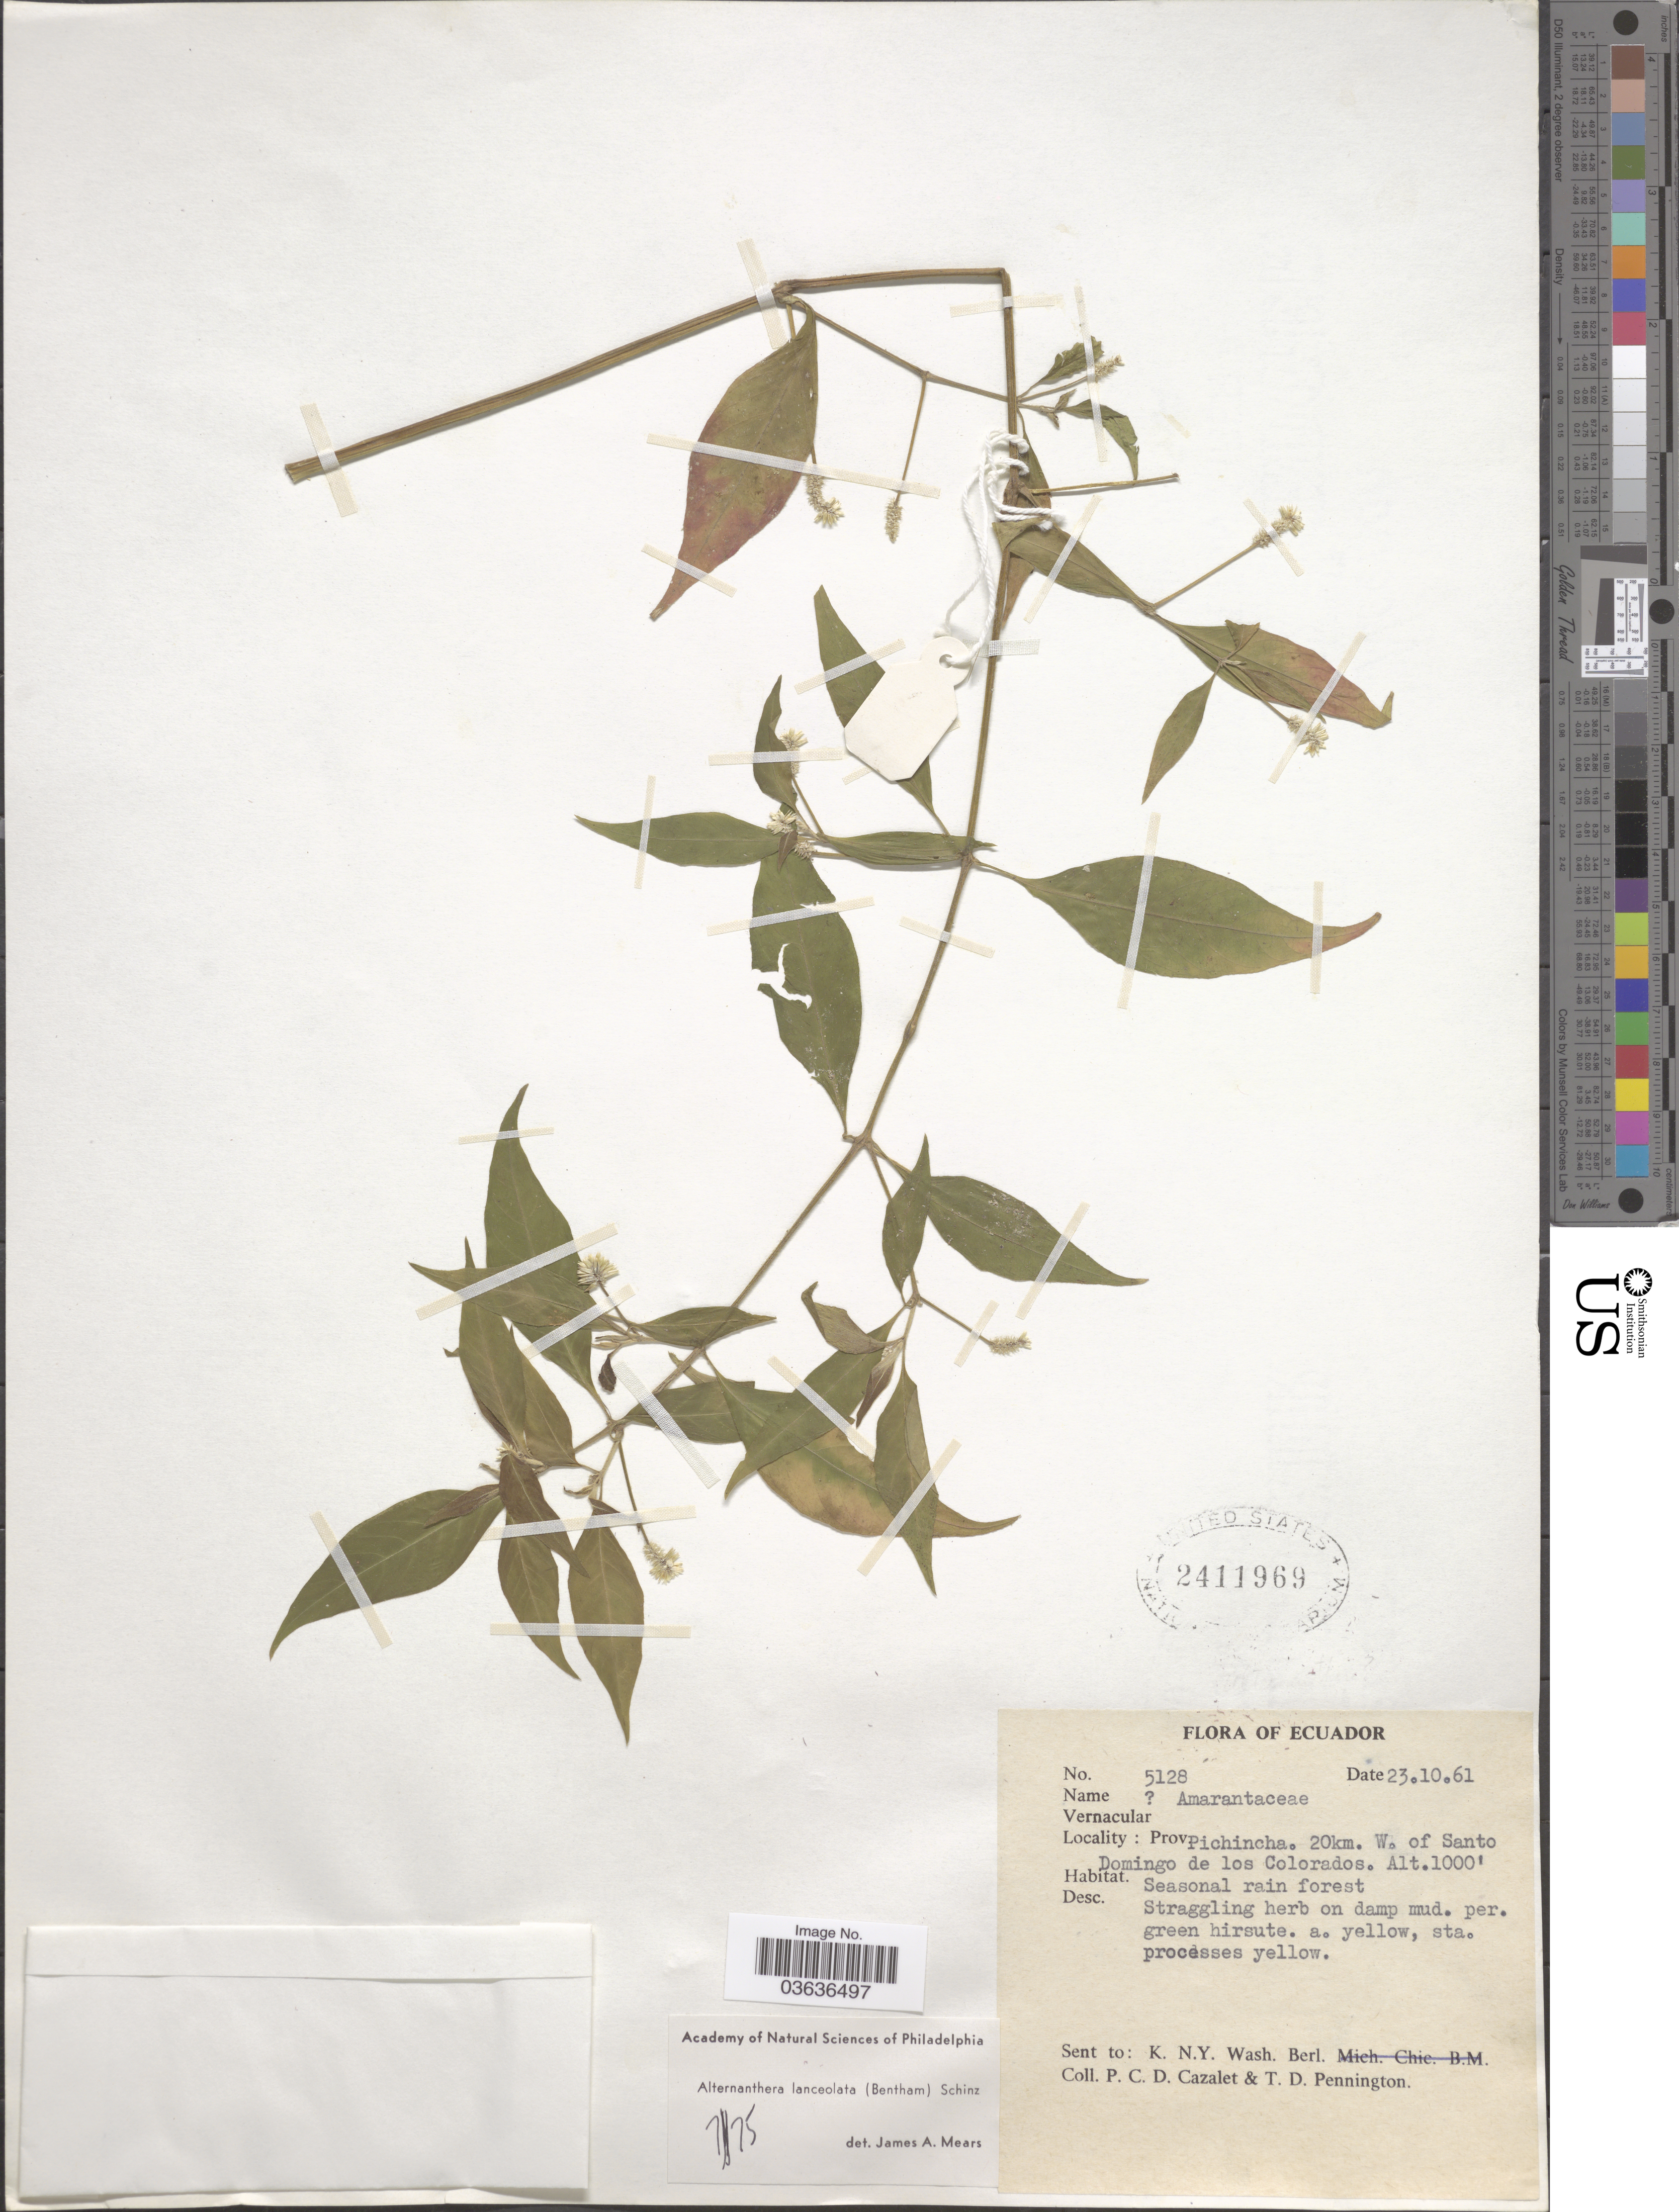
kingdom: Plantae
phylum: Tracheophyta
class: Magnoliopsida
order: Caryophyllales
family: Amaranthaceae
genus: Alternanthera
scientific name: Alternanthera mexicana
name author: Moq.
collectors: P. C. D. Cazalet & T. D. Pennington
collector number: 5128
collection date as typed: Transcribed d/m/y: 23/10/61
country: Ecuador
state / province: Pichincha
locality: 20km. W. of Santo Domingo de los Colorados.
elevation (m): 305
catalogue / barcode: US 2411969